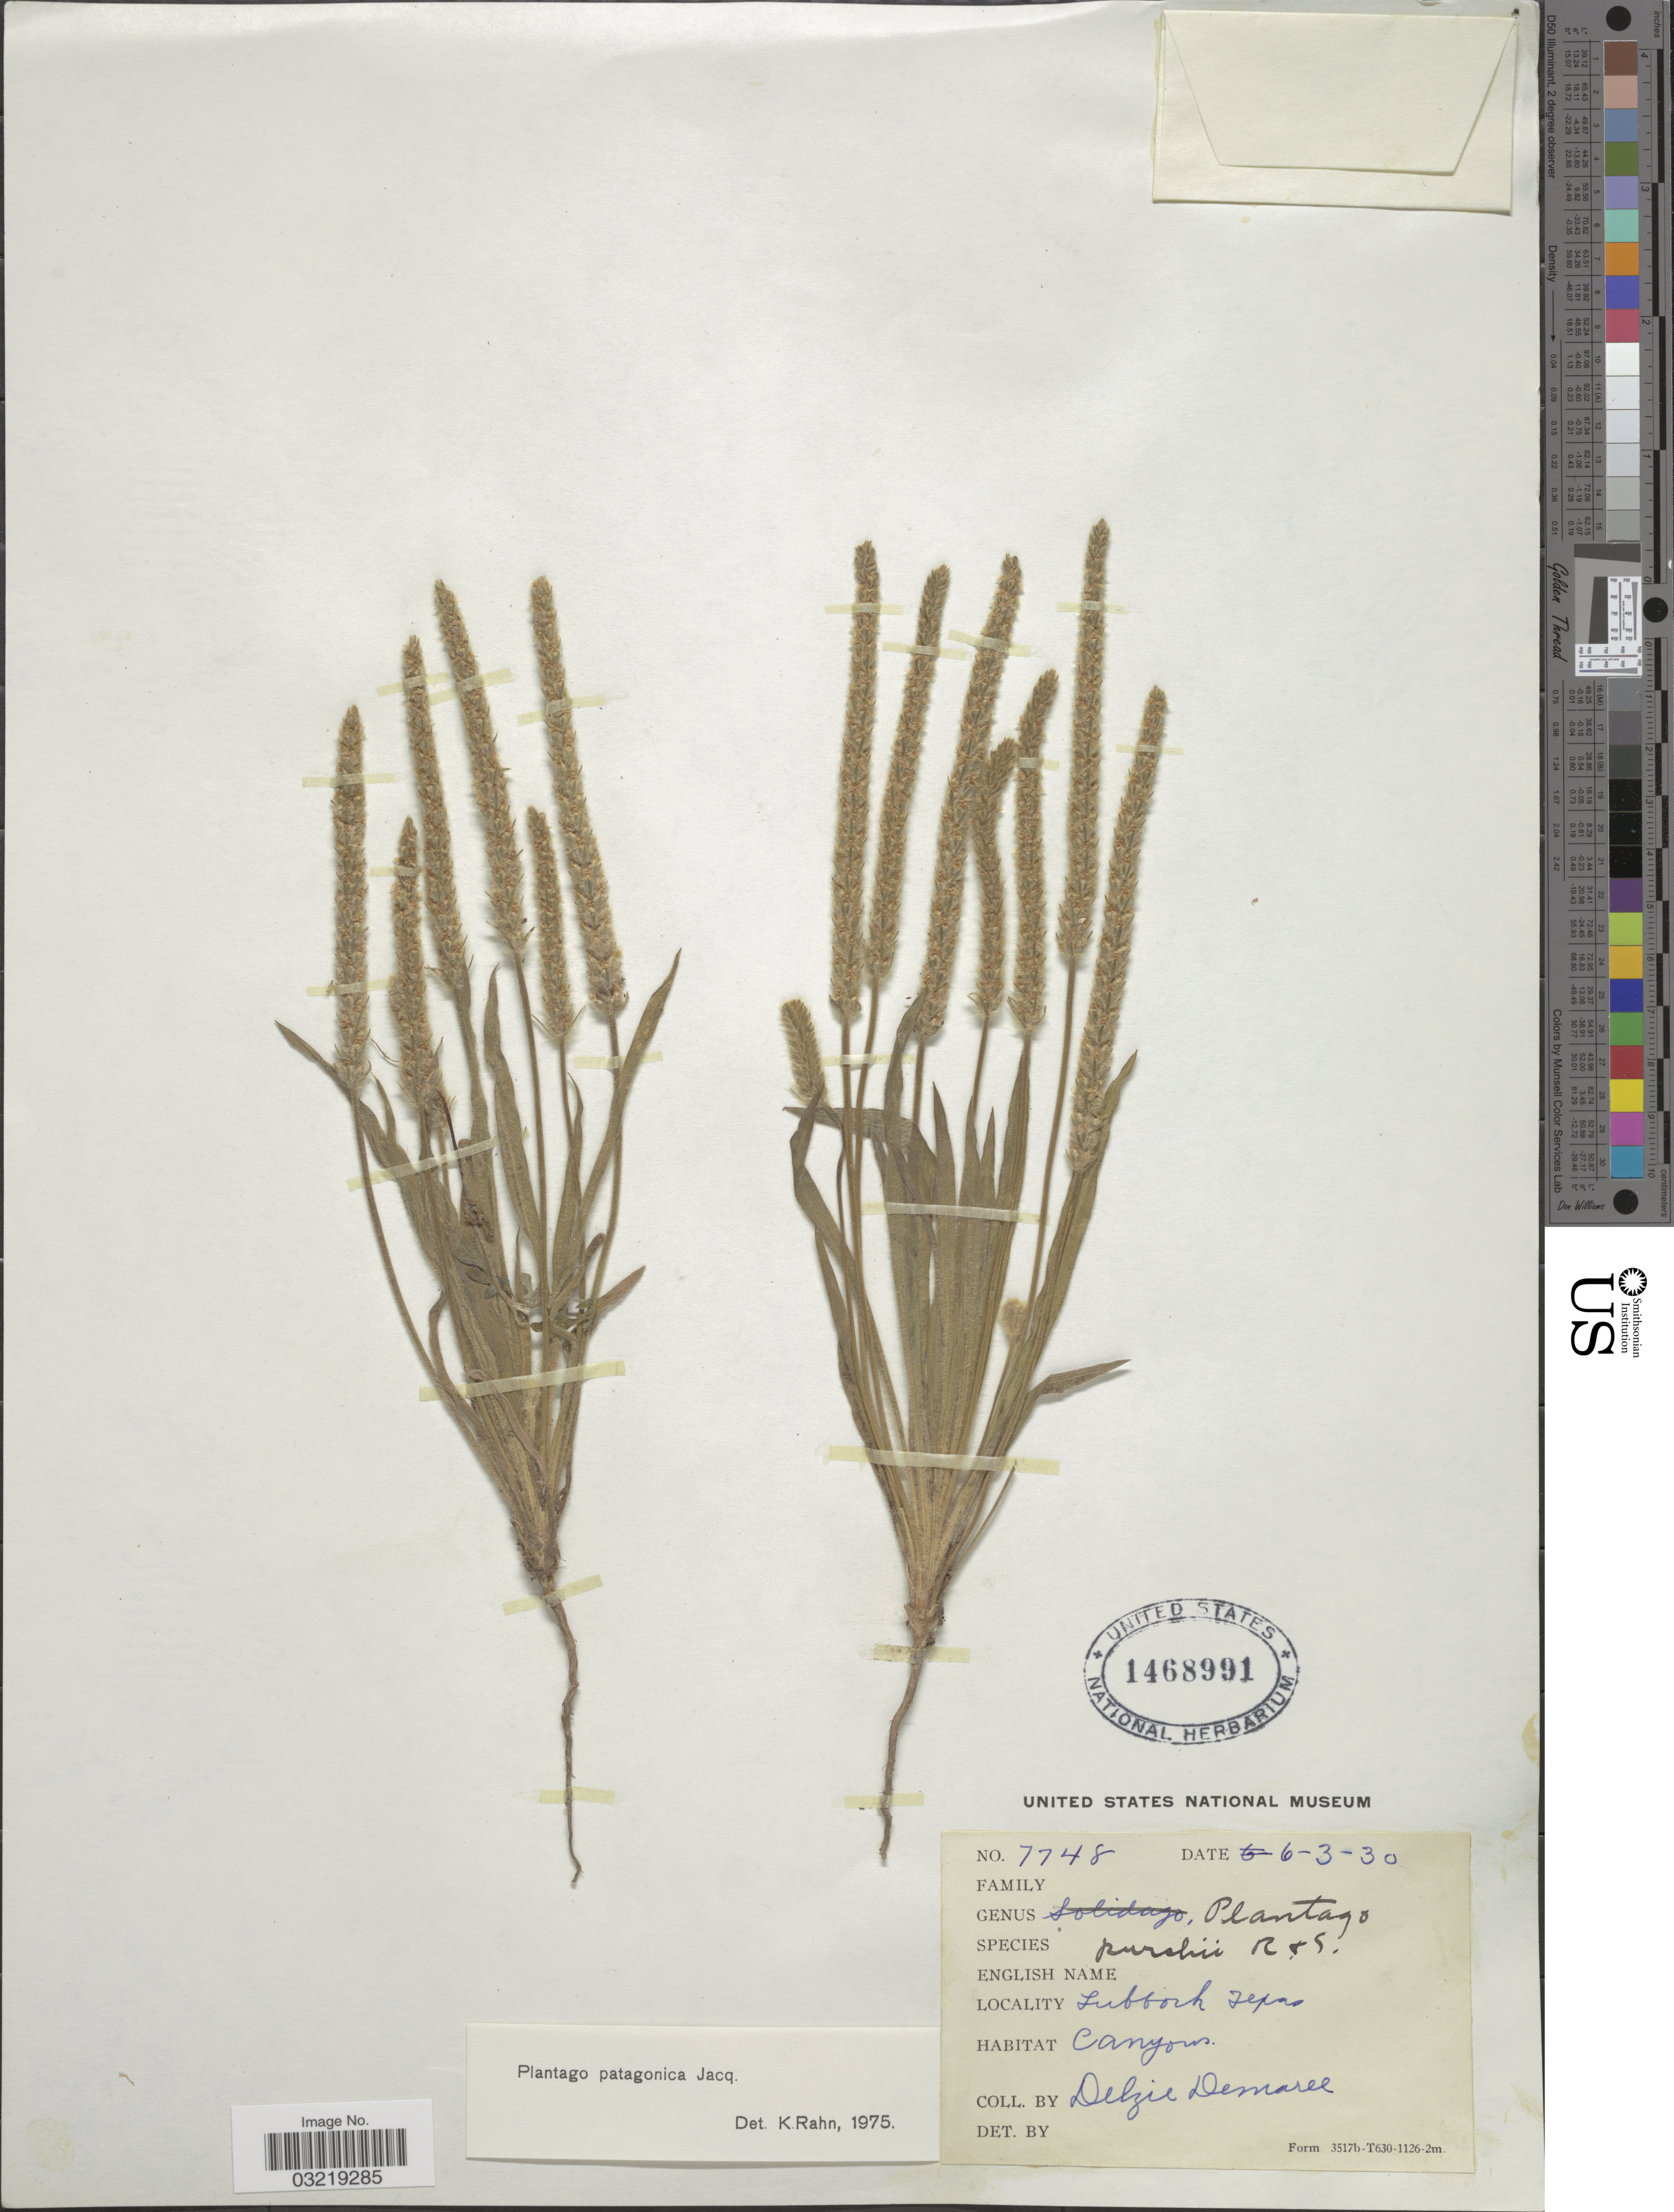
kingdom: Plantae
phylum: Tracheophyta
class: Magnoliopsida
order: Lamiales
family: Plantaginaceae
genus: Plantago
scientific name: Plantago patagonica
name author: Jacq.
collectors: D. Demaree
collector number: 7748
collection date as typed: Transcribed d/m/y: 3/6/30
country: United States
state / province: Texas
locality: Lubbock.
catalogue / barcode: US 1468991